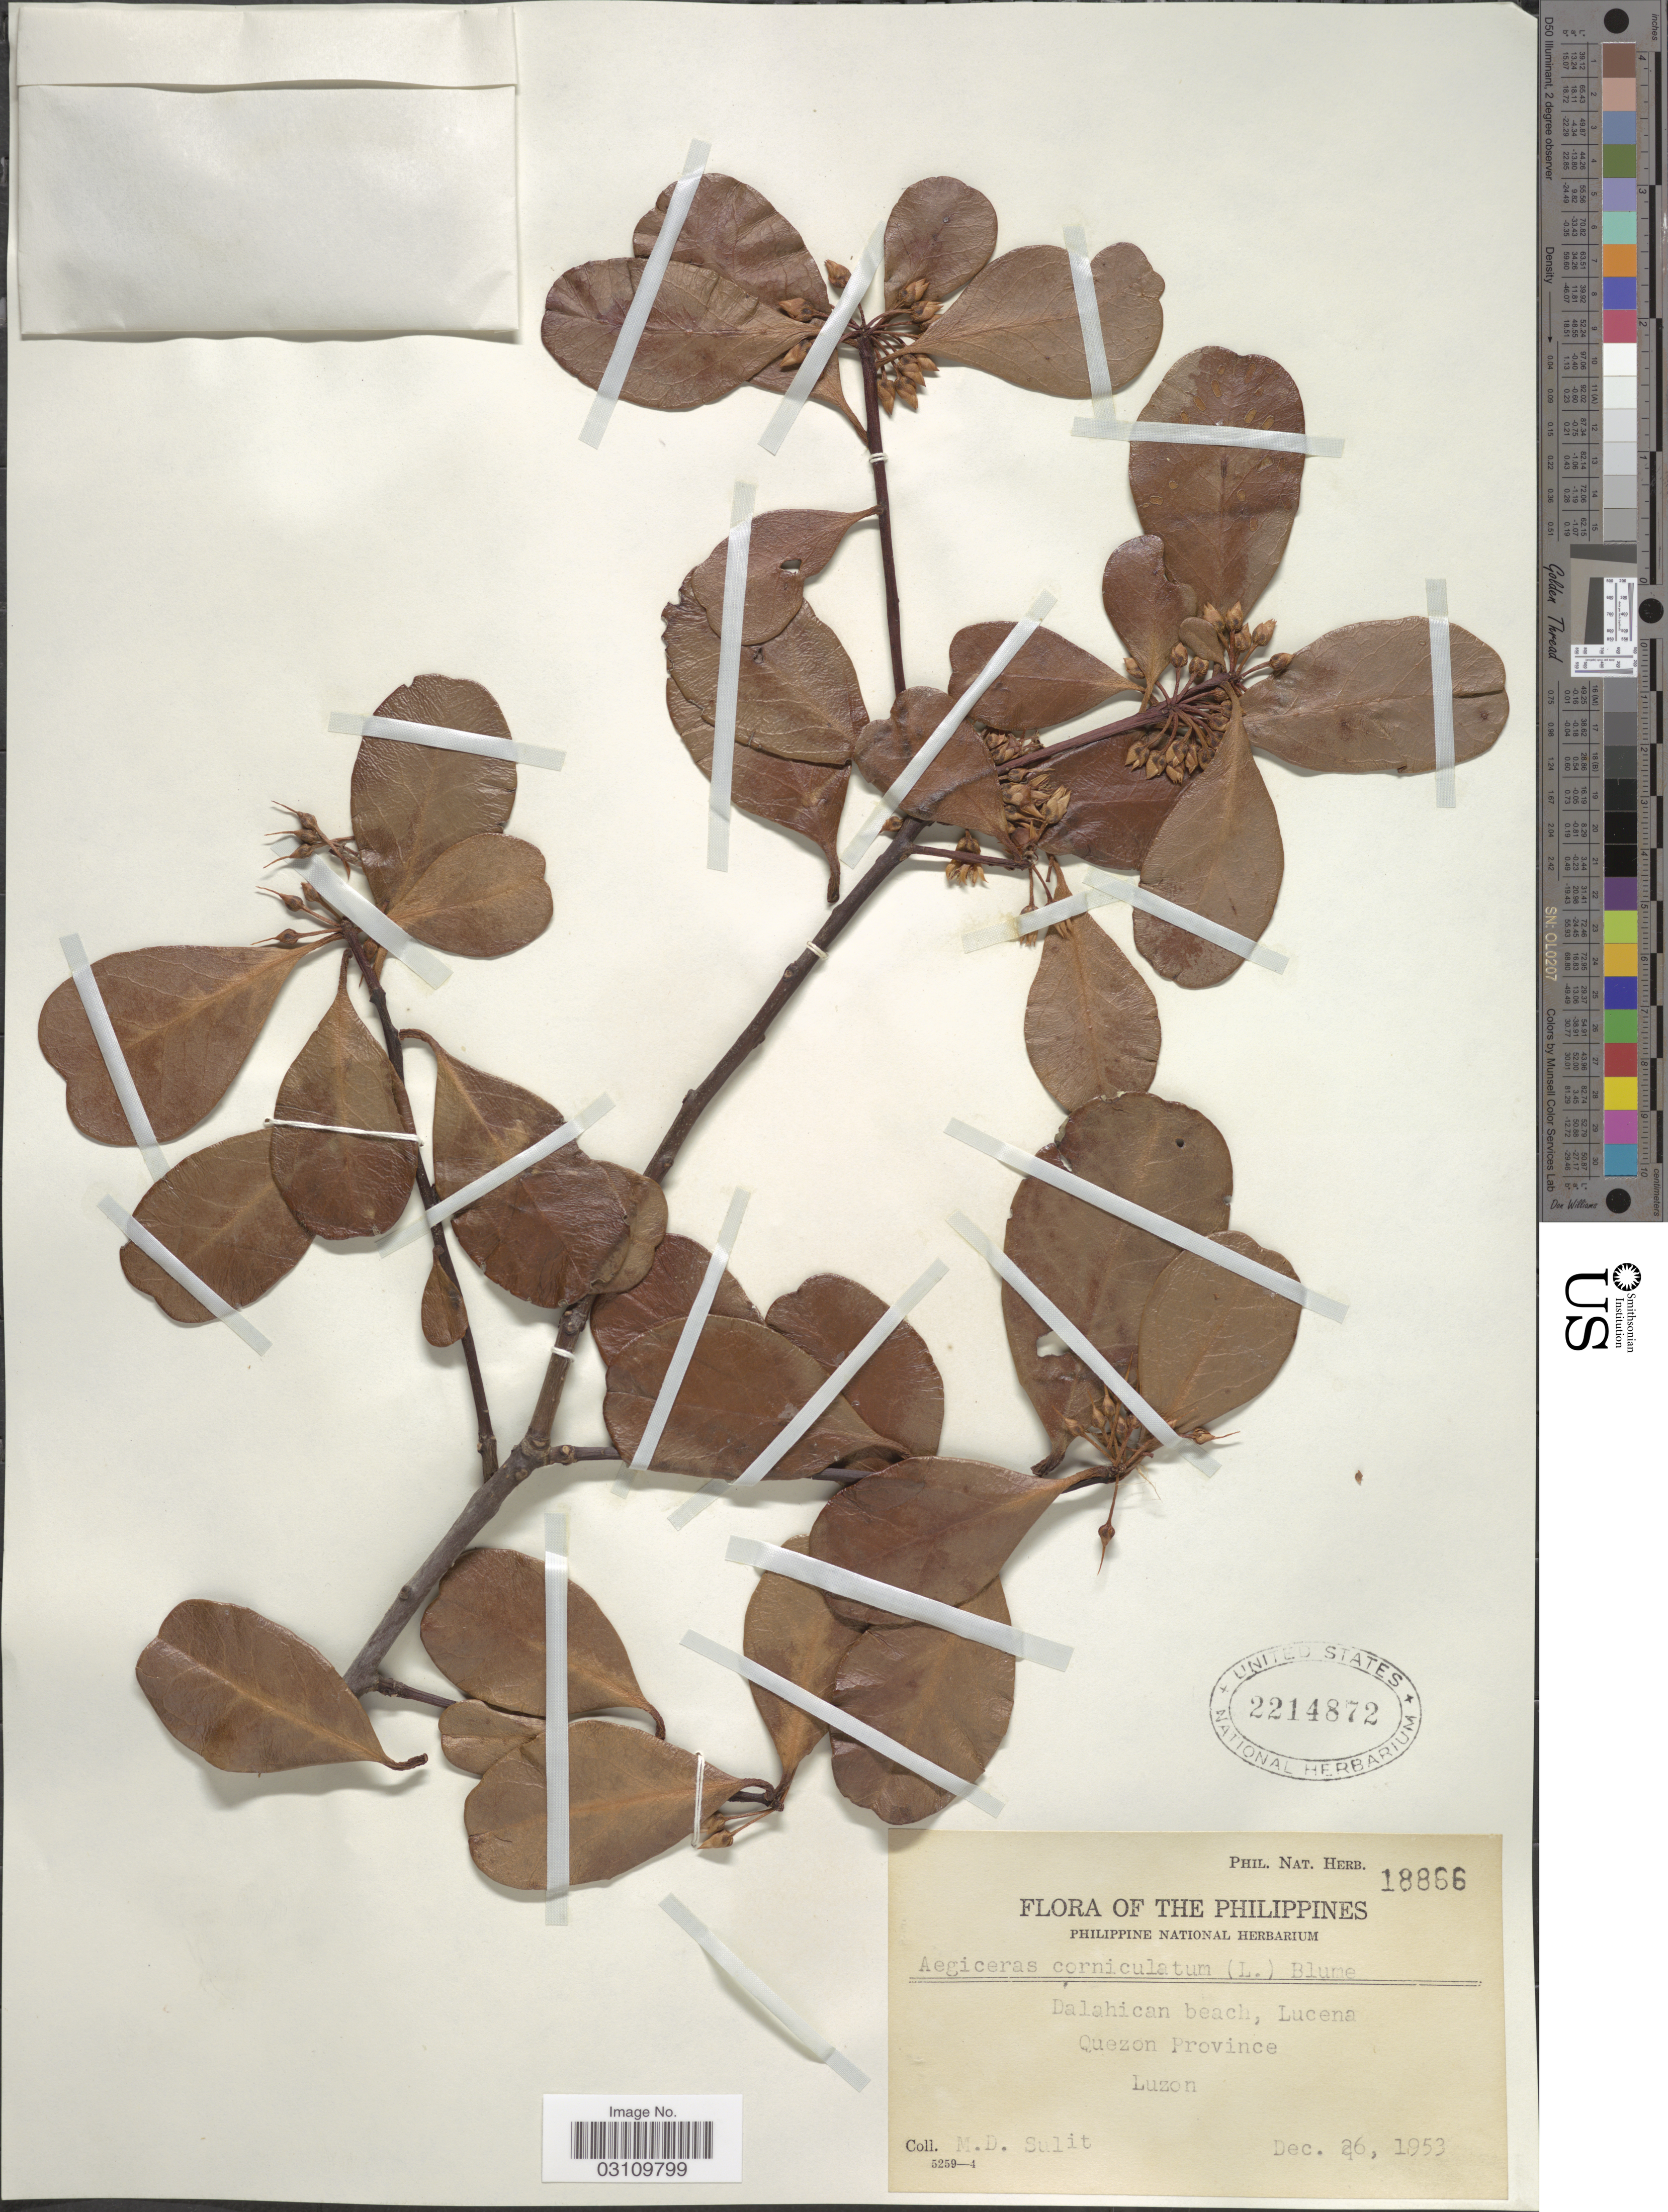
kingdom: Plantae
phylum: Tracheophyta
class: Magnoliopsida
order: Ericales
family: Primulaceae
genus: Aegiceras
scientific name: Aegiceras corniculatum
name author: (L.) Blanco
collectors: M. Sulit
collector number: Phil.Nat. Herb. 18866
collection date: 1953-12-26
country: Philippines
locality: Dalahican beach, Lucena, Quezon Province, Luzon.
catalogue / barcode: US 2214872